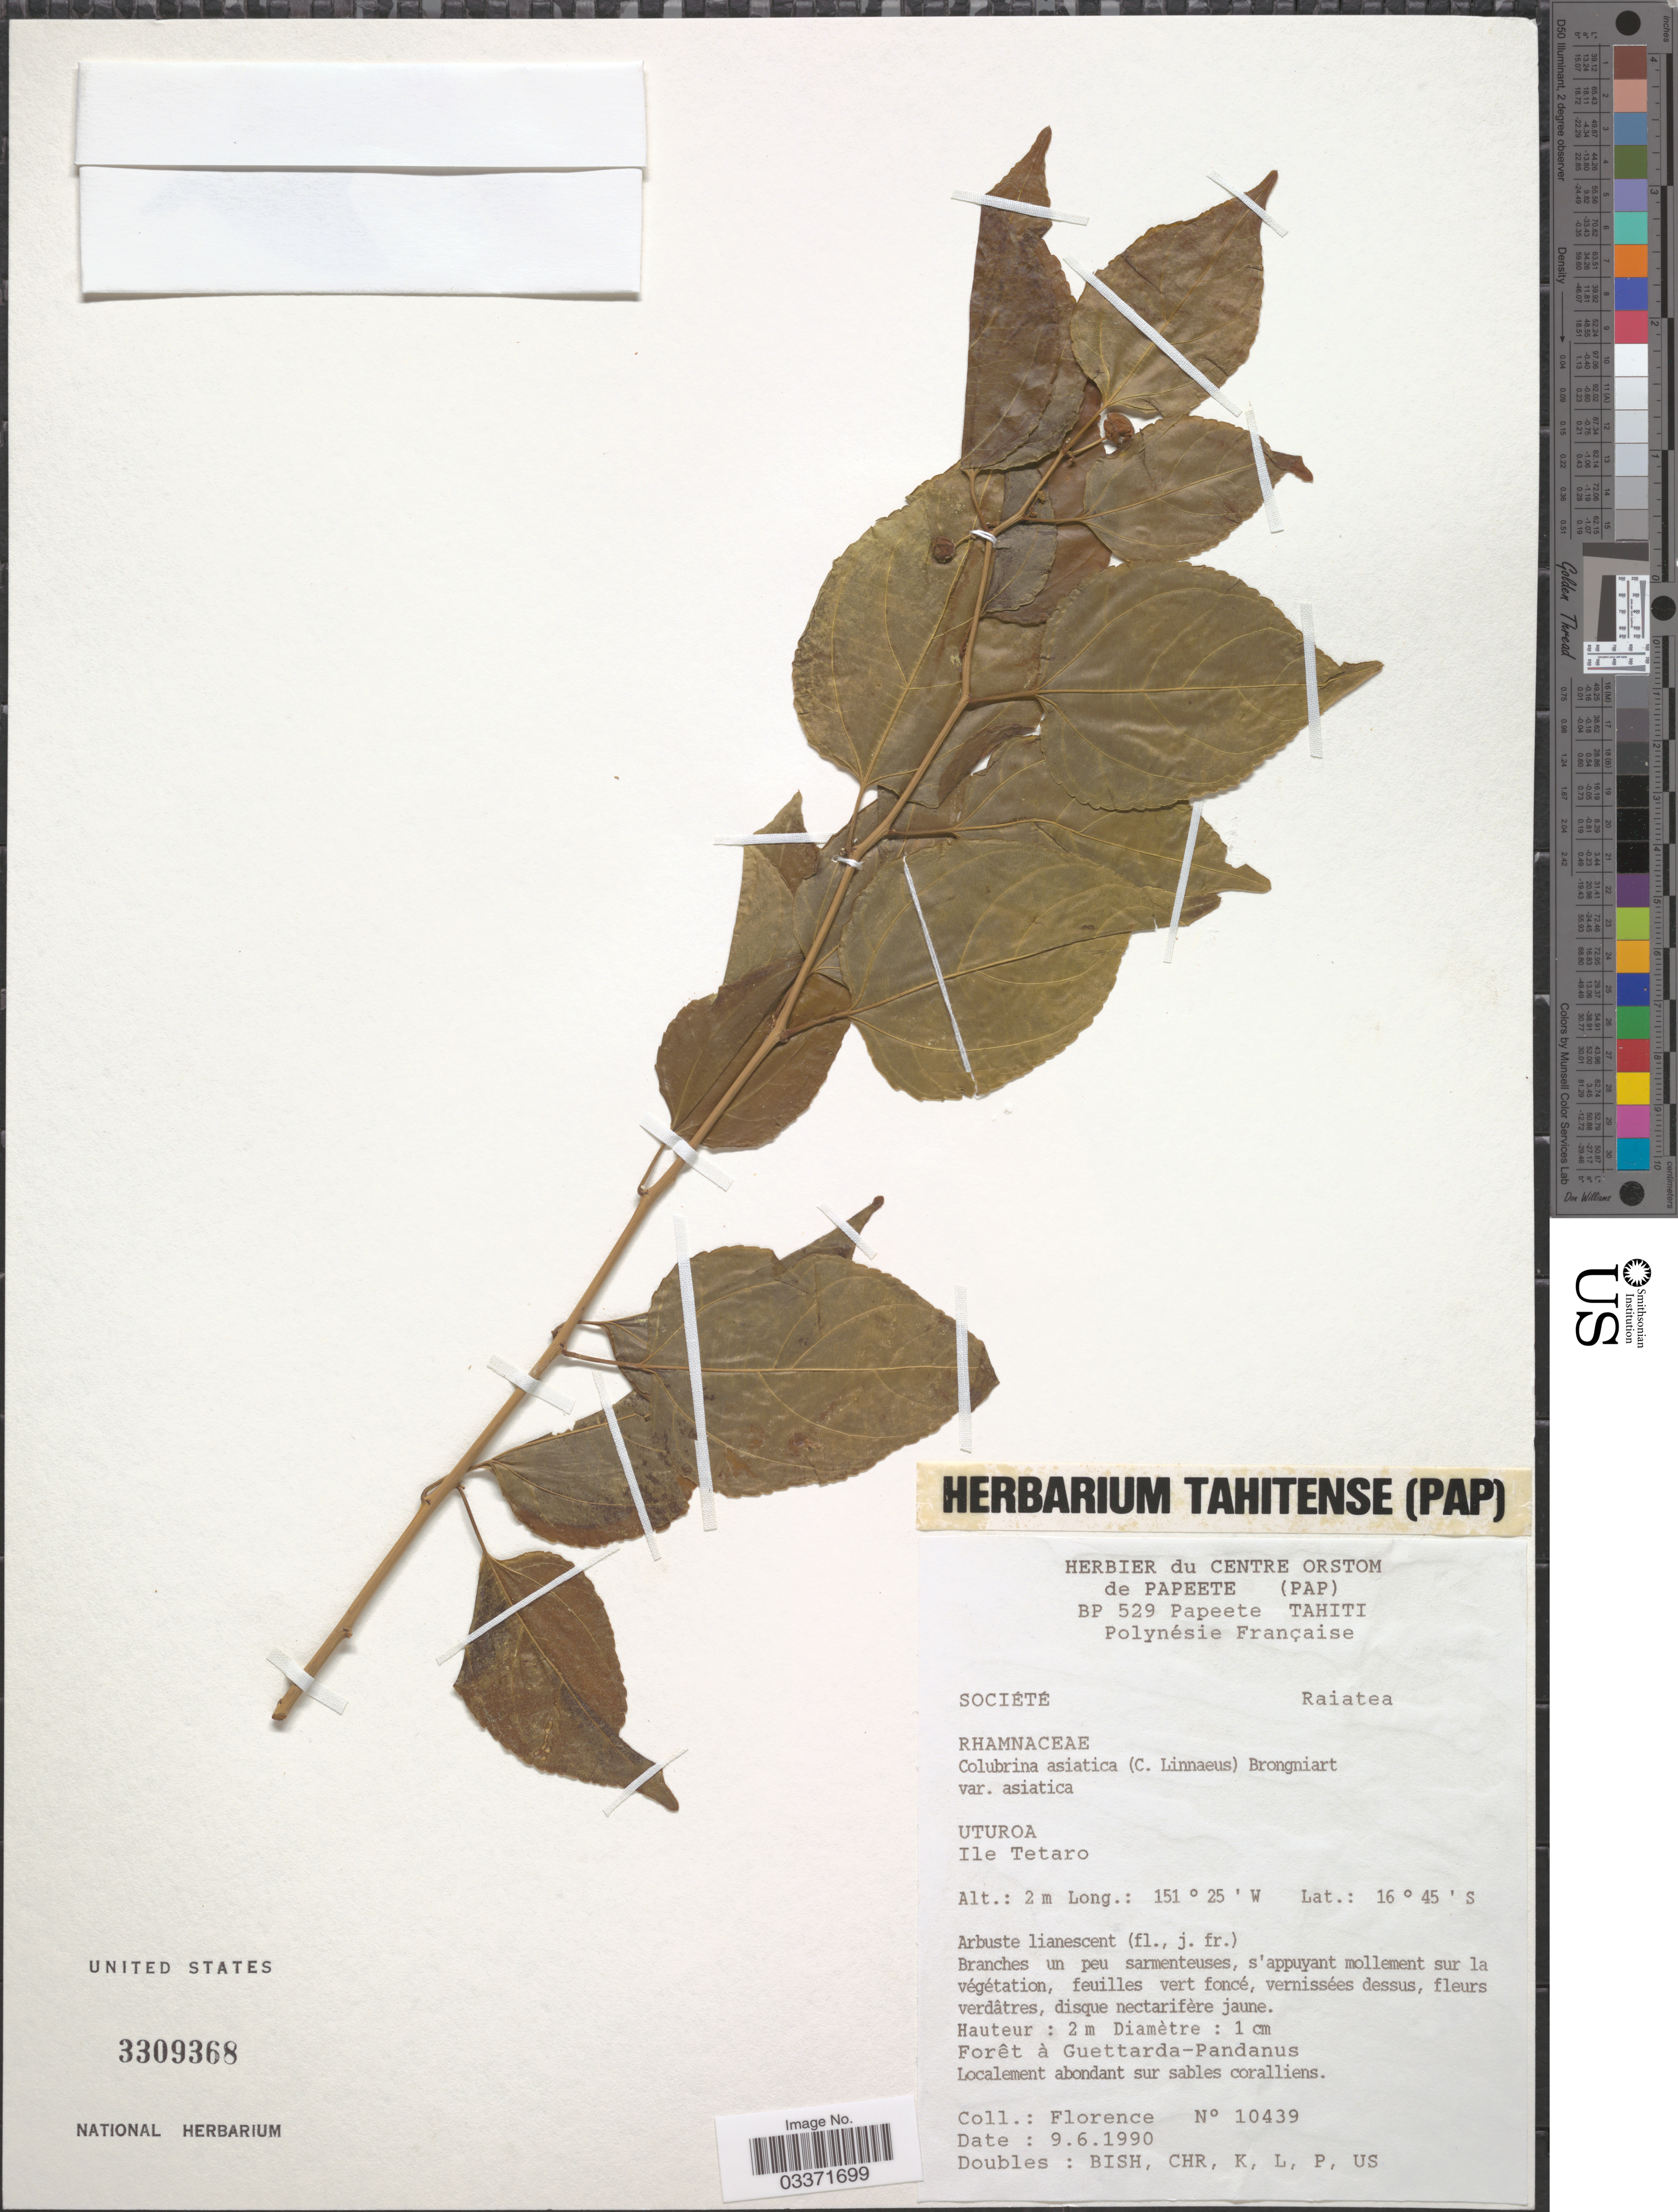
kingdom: Plantae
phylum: Tracheophyta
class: Magnoliopsida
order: Rosales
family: Rhamnaceae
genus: Colubrina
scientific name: Colubrina asiatica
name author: (L.) Brongn.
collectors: -. Florence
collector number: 10439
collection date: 1990-06-09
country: French Polynesia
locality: Société, Raiatea, Uturoa, Ile Tetaro.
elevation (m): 2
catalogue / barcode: US 3309368